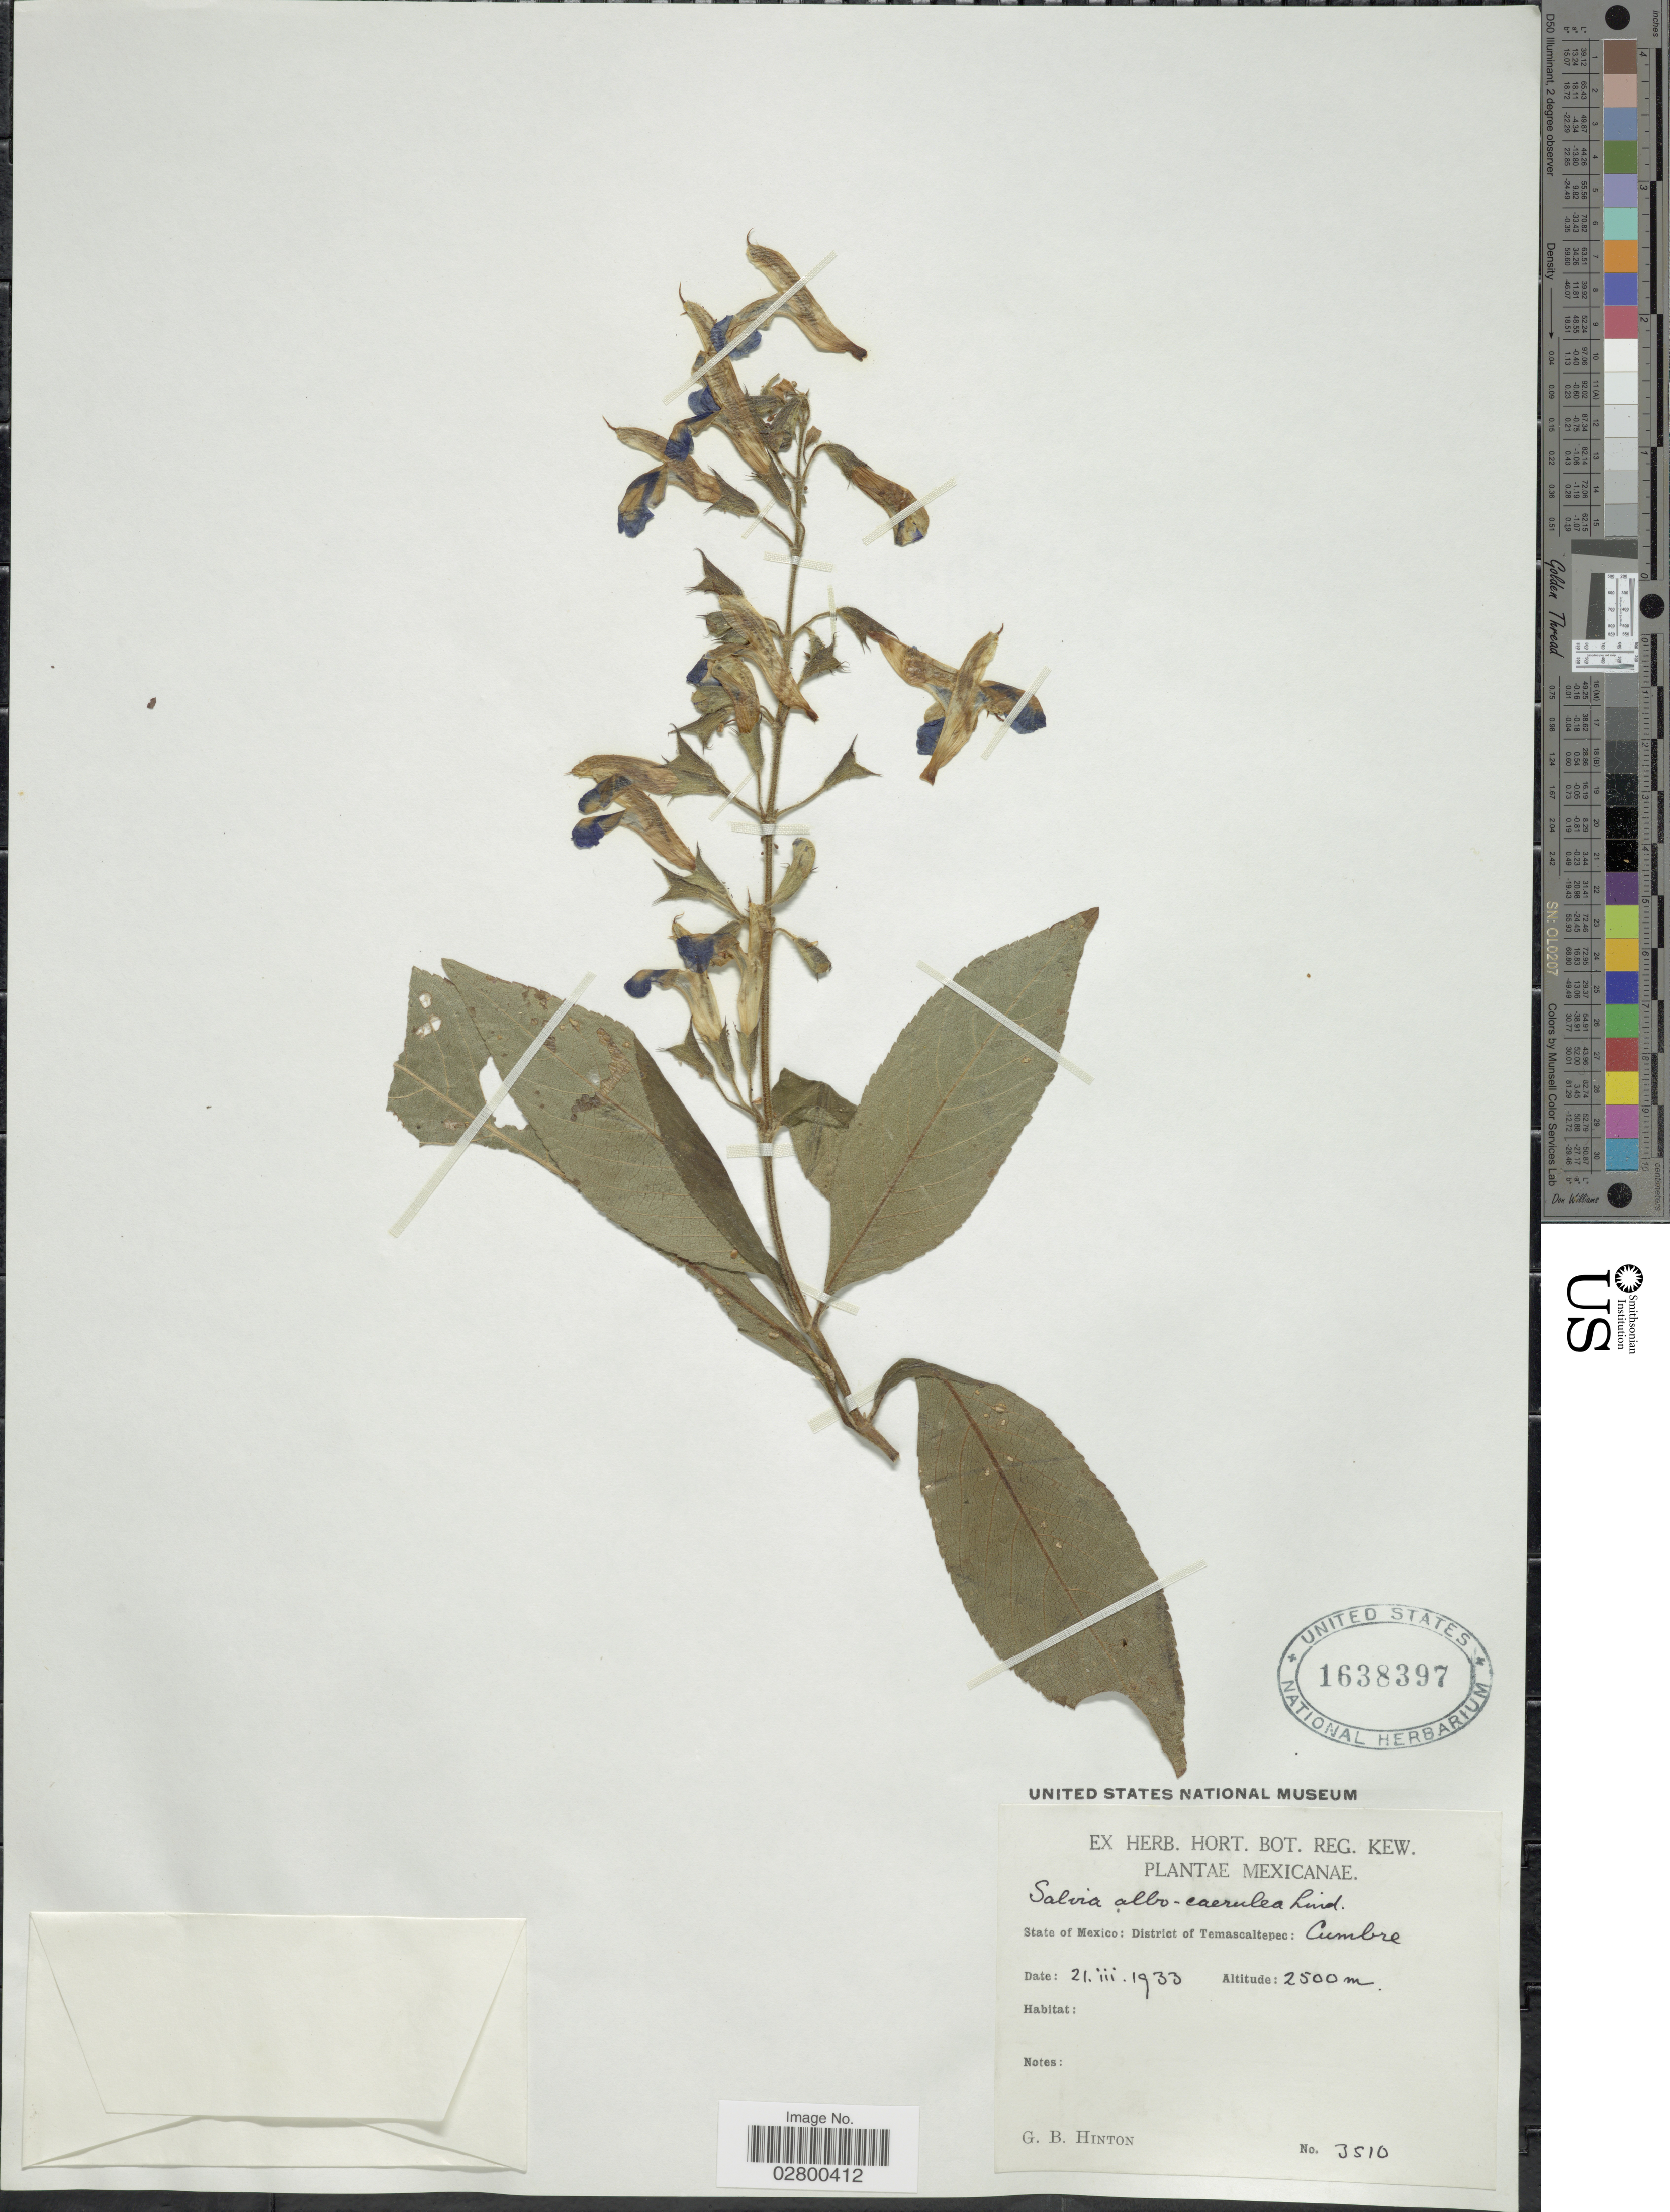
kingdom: Plantae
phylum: Tracheophyta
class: Magnoliopsida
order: Lamiales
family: Lamiaceae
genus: Salvia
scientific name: Salvia albocaerulea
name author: Linden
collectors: G. B. Hinton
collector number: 3510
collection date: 1933-03-21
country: Mexico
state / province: México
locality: State of Mexico: District of Temascaltepec: Cumbre.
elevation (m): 2500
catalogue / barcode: US 1638397